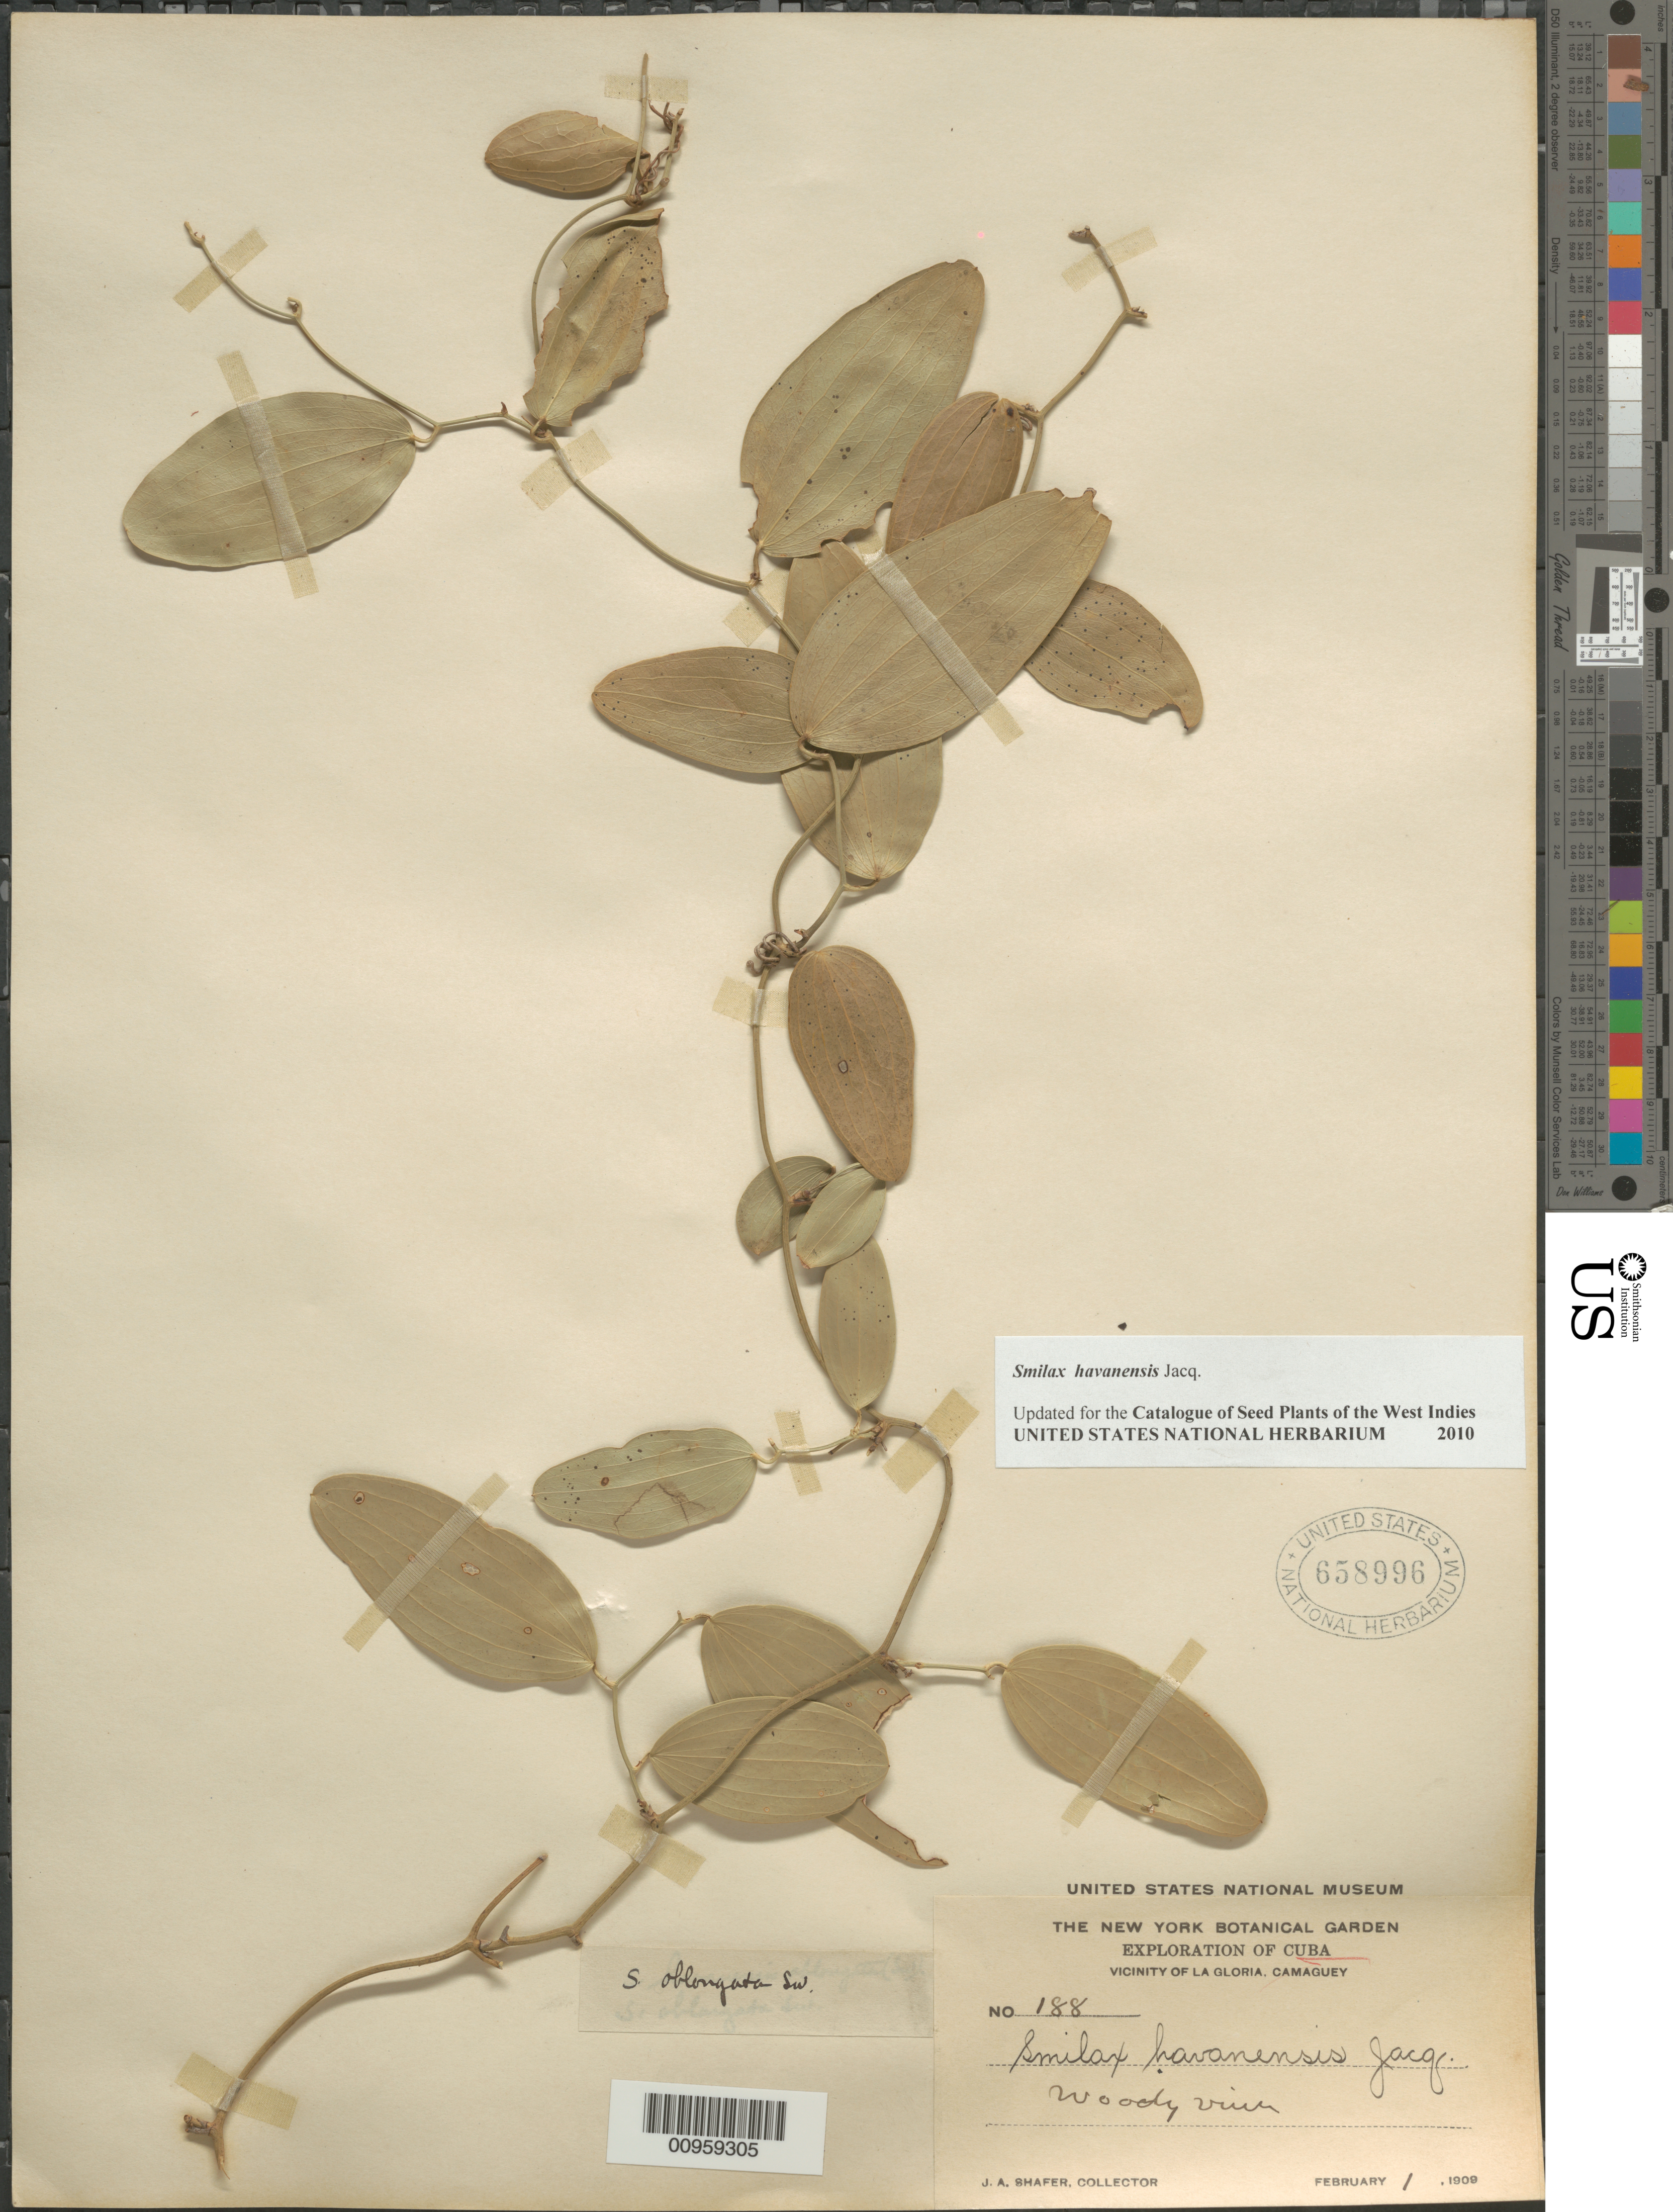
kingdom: Plantae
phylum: Tracheophyta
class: Liliopsida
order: Liliales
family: Smilacaceae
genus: Smilax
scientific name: Smilax havanensis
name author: Jacq.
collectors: J. A. Shafer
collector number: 188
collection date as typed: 01 Feb 1909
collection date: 1909-02-01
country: Cuba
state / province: Camagüey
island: Cuba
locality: Vicinity of La Gloria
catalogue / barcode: US 658996